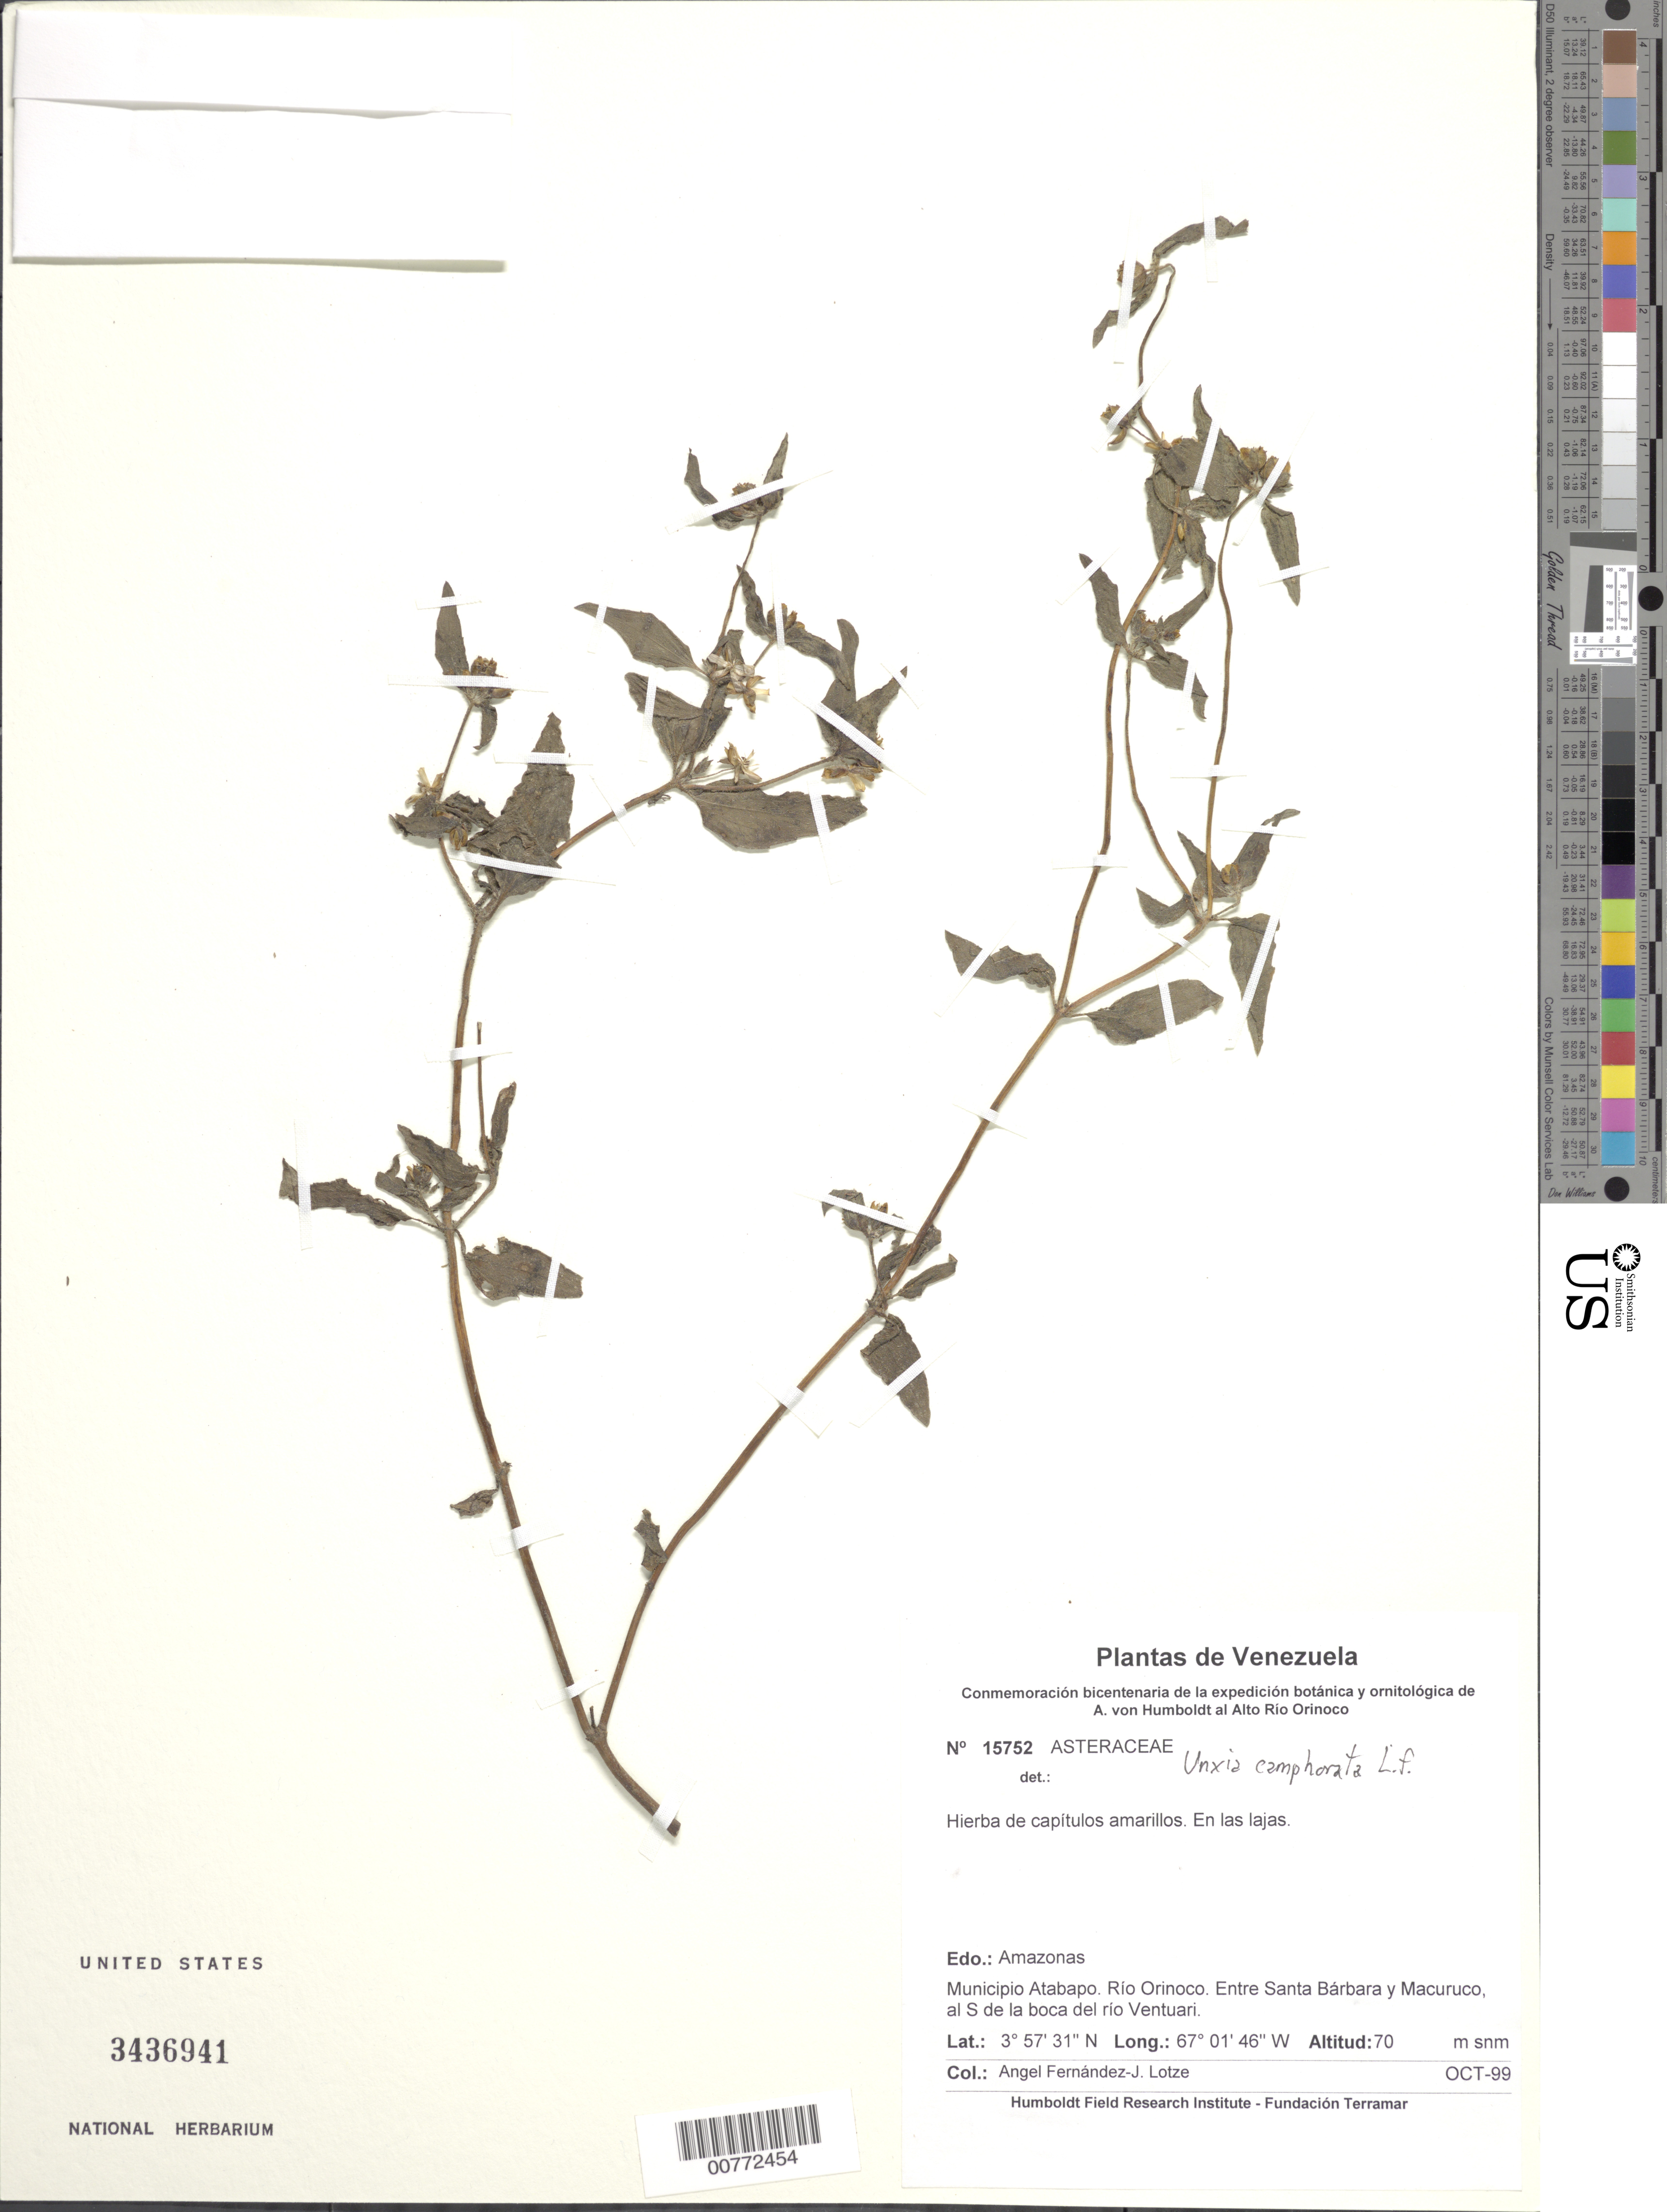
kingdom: Plantae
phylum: Tracheophyta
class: Magnoliopsida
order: Asterales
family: Asteraceae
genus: Unxia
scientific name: Unxia camphorata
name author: L. f.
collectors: A. Fernández & J. Lotze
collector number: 15752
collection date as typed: Oct-99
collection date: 1999-10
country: Venezuela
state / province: Amazonas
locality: Mun. Atabapo, Río Orinoco, entre Santa Bárbara y Macuruco, al S de la boca del Río Ventuari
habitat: Lajas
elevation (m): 70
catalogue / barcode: US 3436941